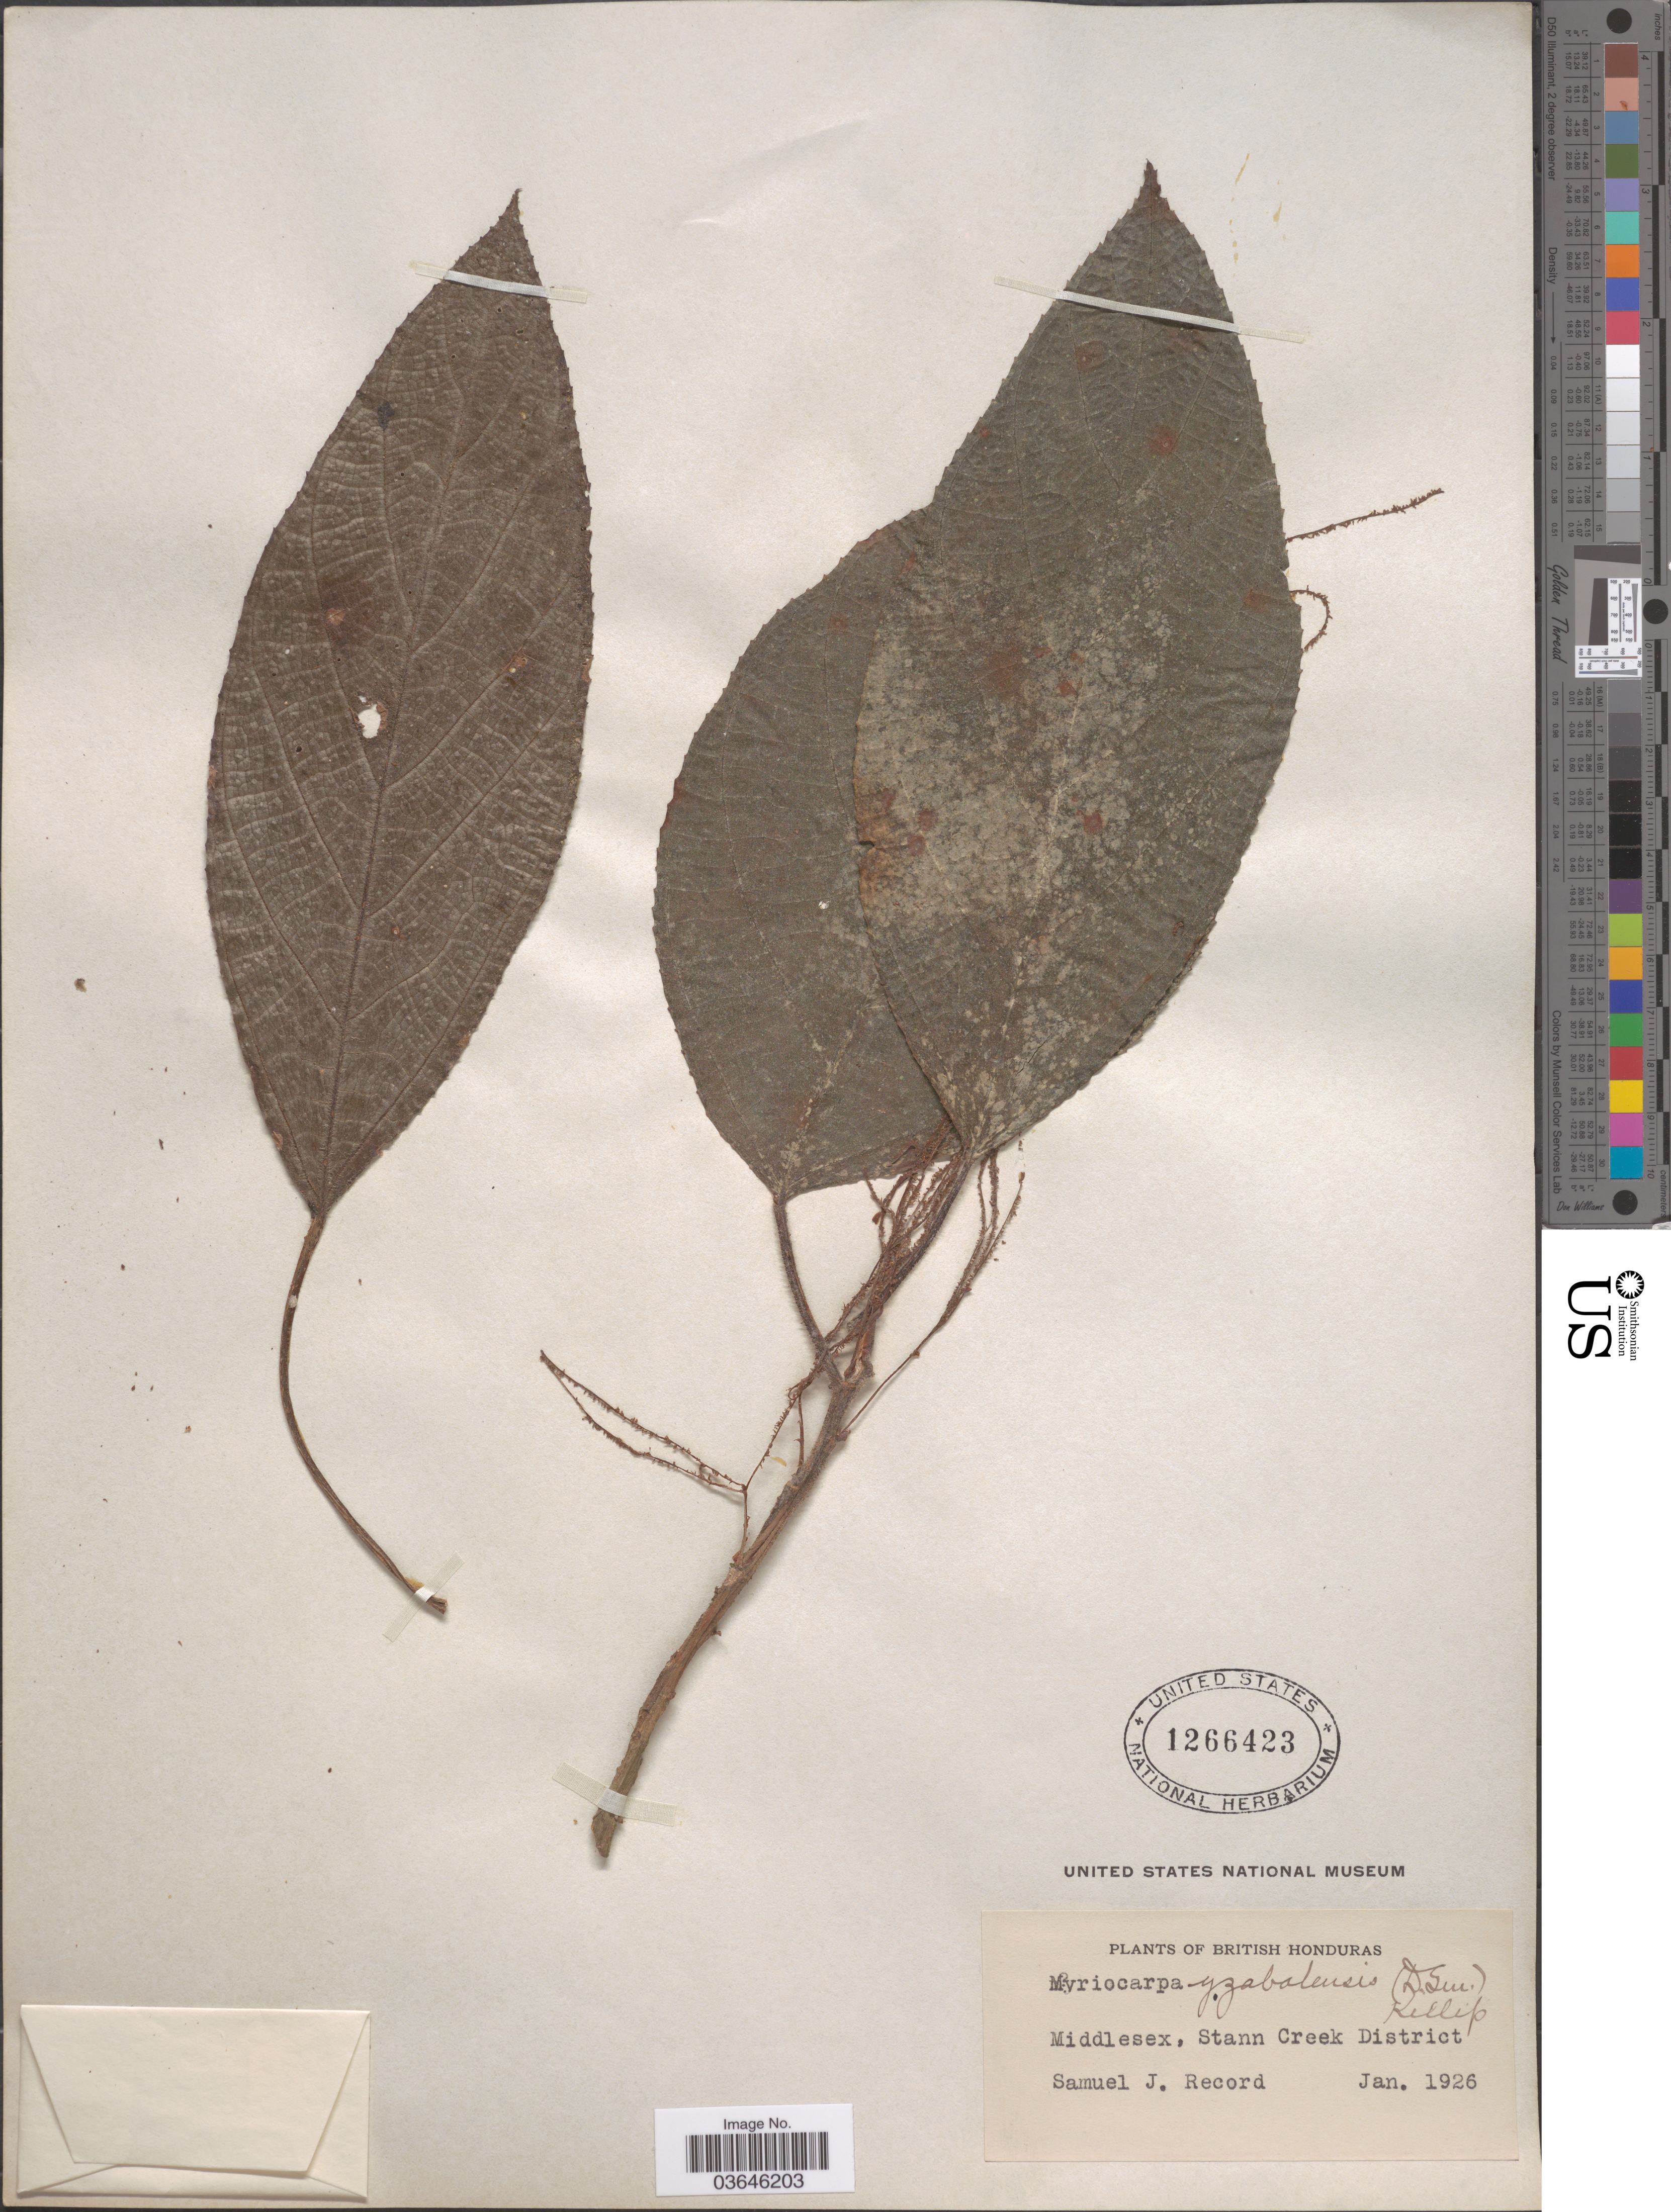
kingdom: Plantae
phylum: Tracheophyta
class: Magnoliopsida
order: Rosales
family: Urticaceae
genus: Myriocarpa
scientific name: Myriocarpa yzabalensis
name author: (Donn. Sm.) Killip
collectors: S. J. Record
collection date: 1926-01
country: Belize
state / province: Stann Creek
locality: British Honduras. Middlesex, Stann Creek District.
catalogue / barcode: US 1266423